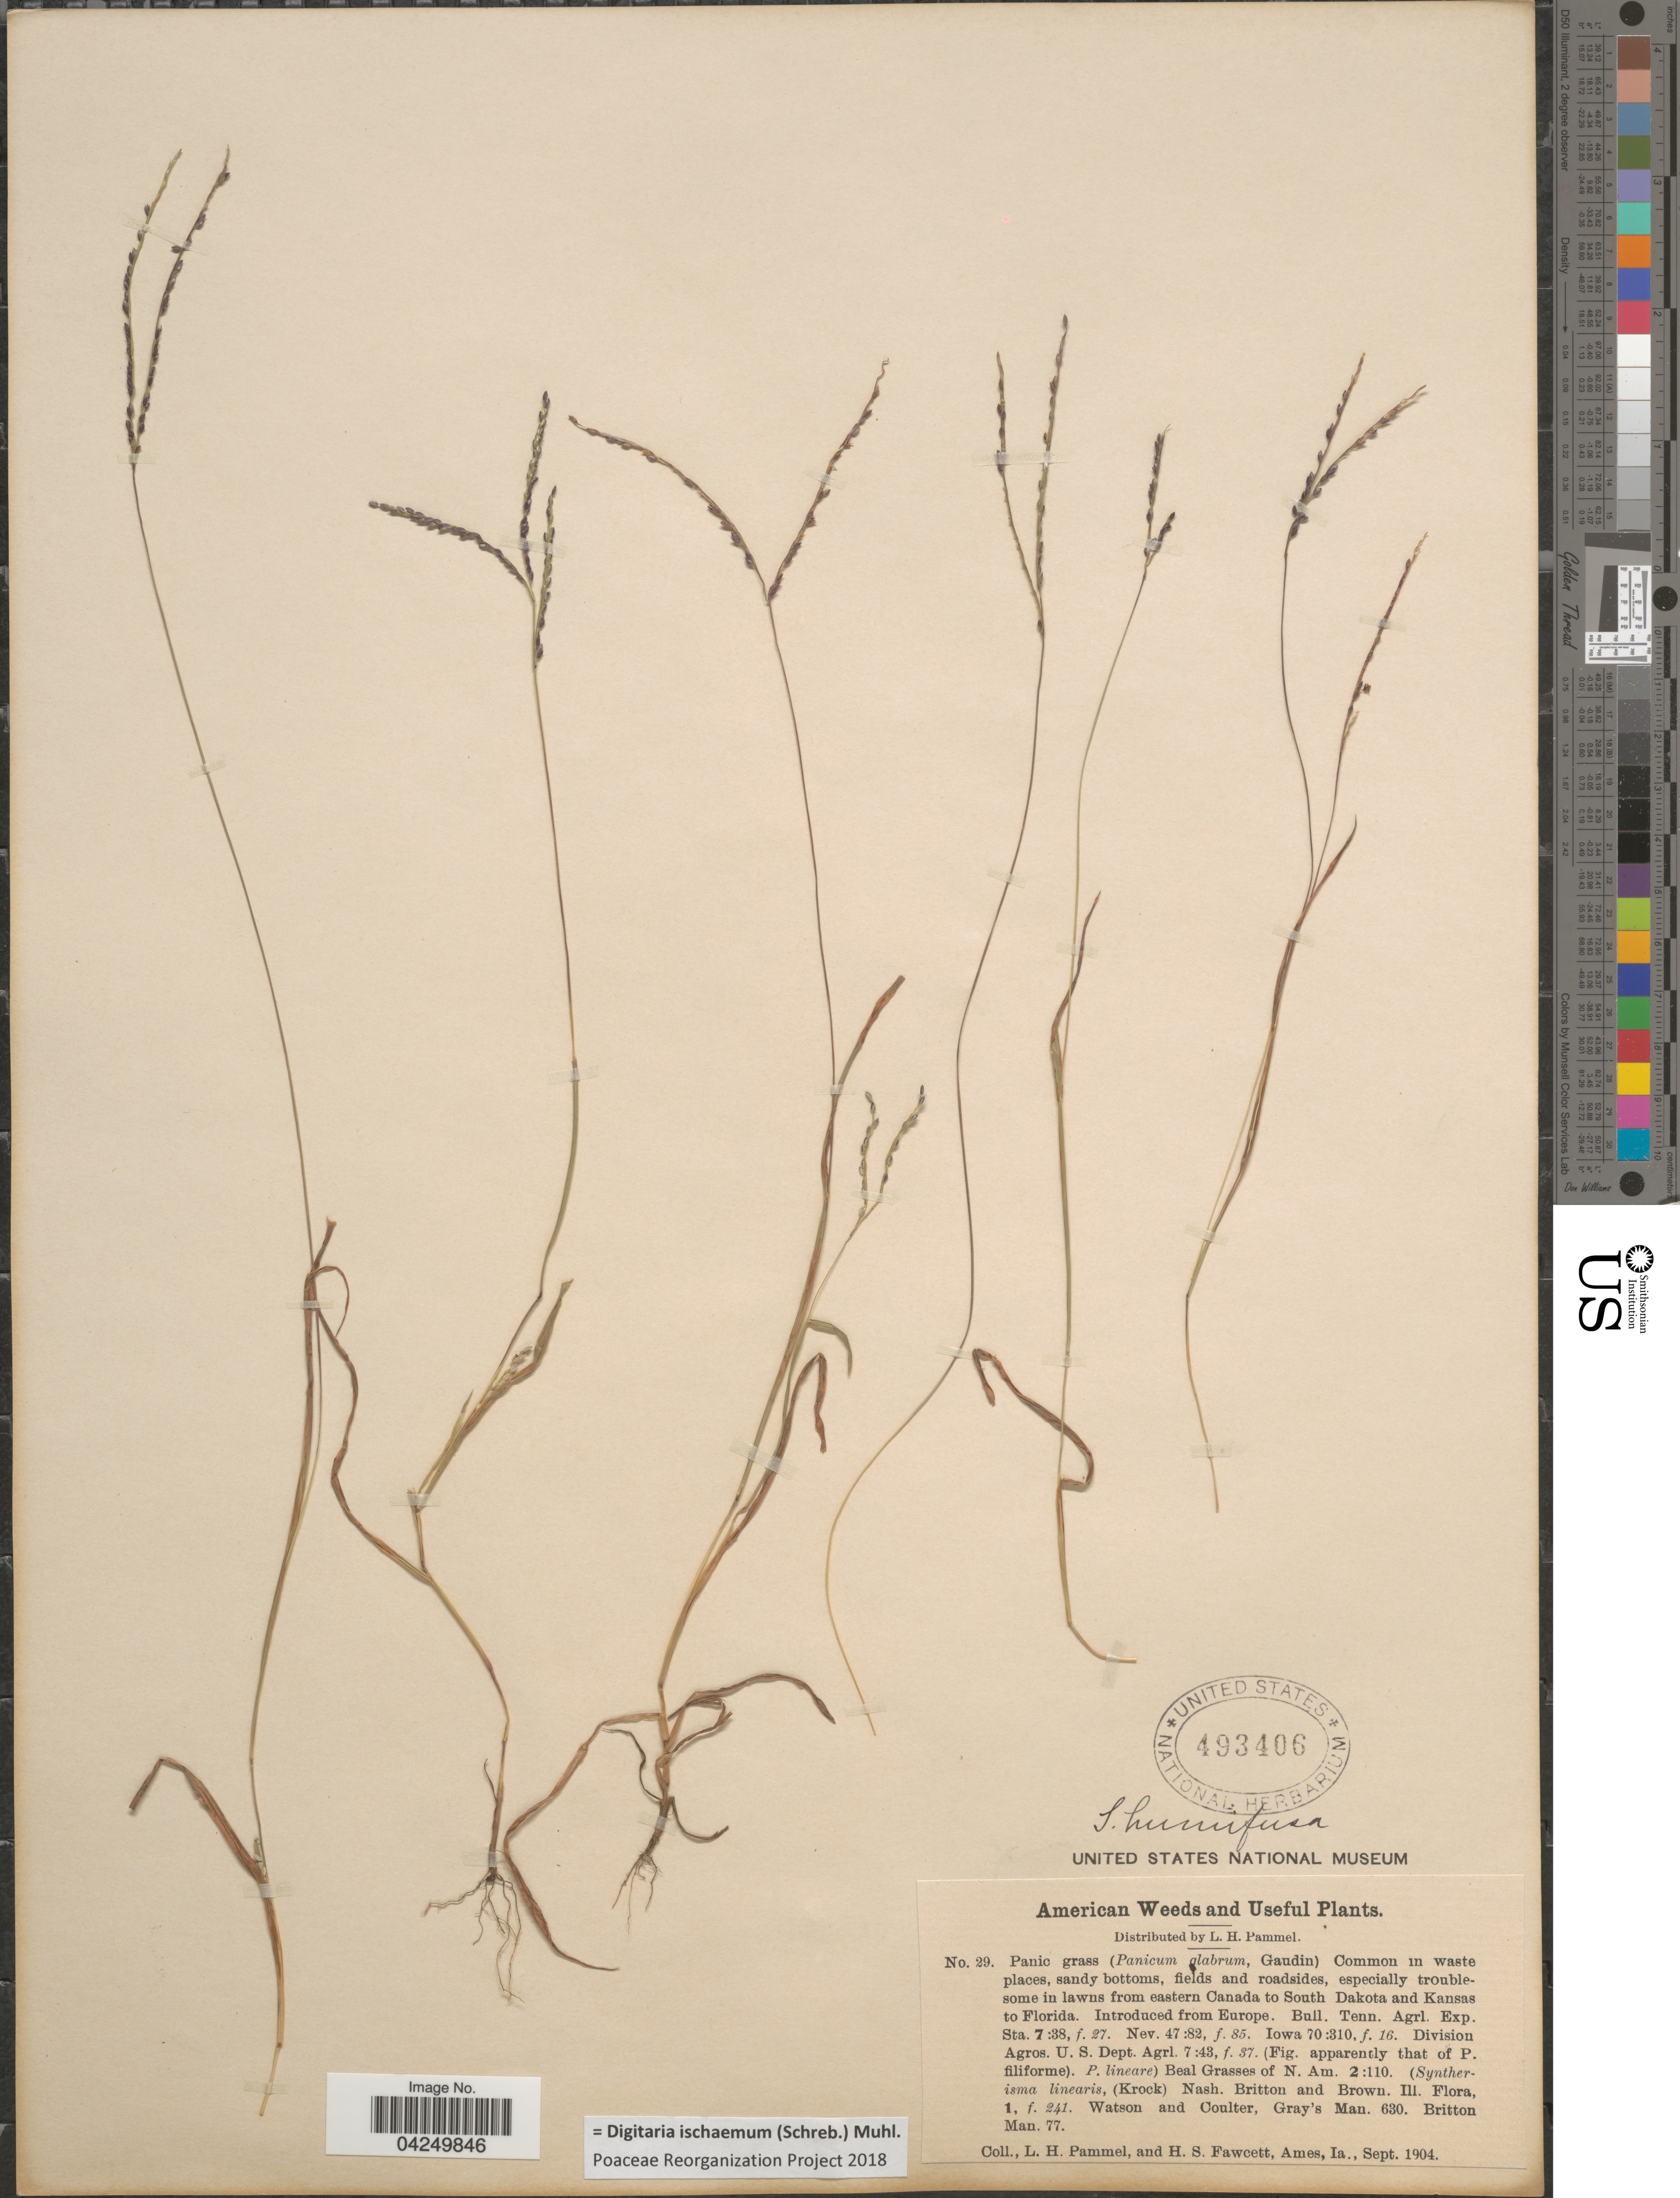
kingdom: Plantae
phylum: Tracheophyta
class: Liliopsida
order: Poales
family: Poaceae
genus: Digitaria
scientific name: Digitaria ischaemum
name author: (Schreber) Schreber ex Muhl.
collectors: L. Pammel & H. Fawcett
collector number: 29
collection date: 1904-09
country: United States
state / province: Iowa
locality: Ames. Common in waste places, sandy bottoms, fields and roadsides, especially troublesome in lawns from eastern Canada to South Dakota and Kansas to Florida.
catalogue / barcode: US 493406